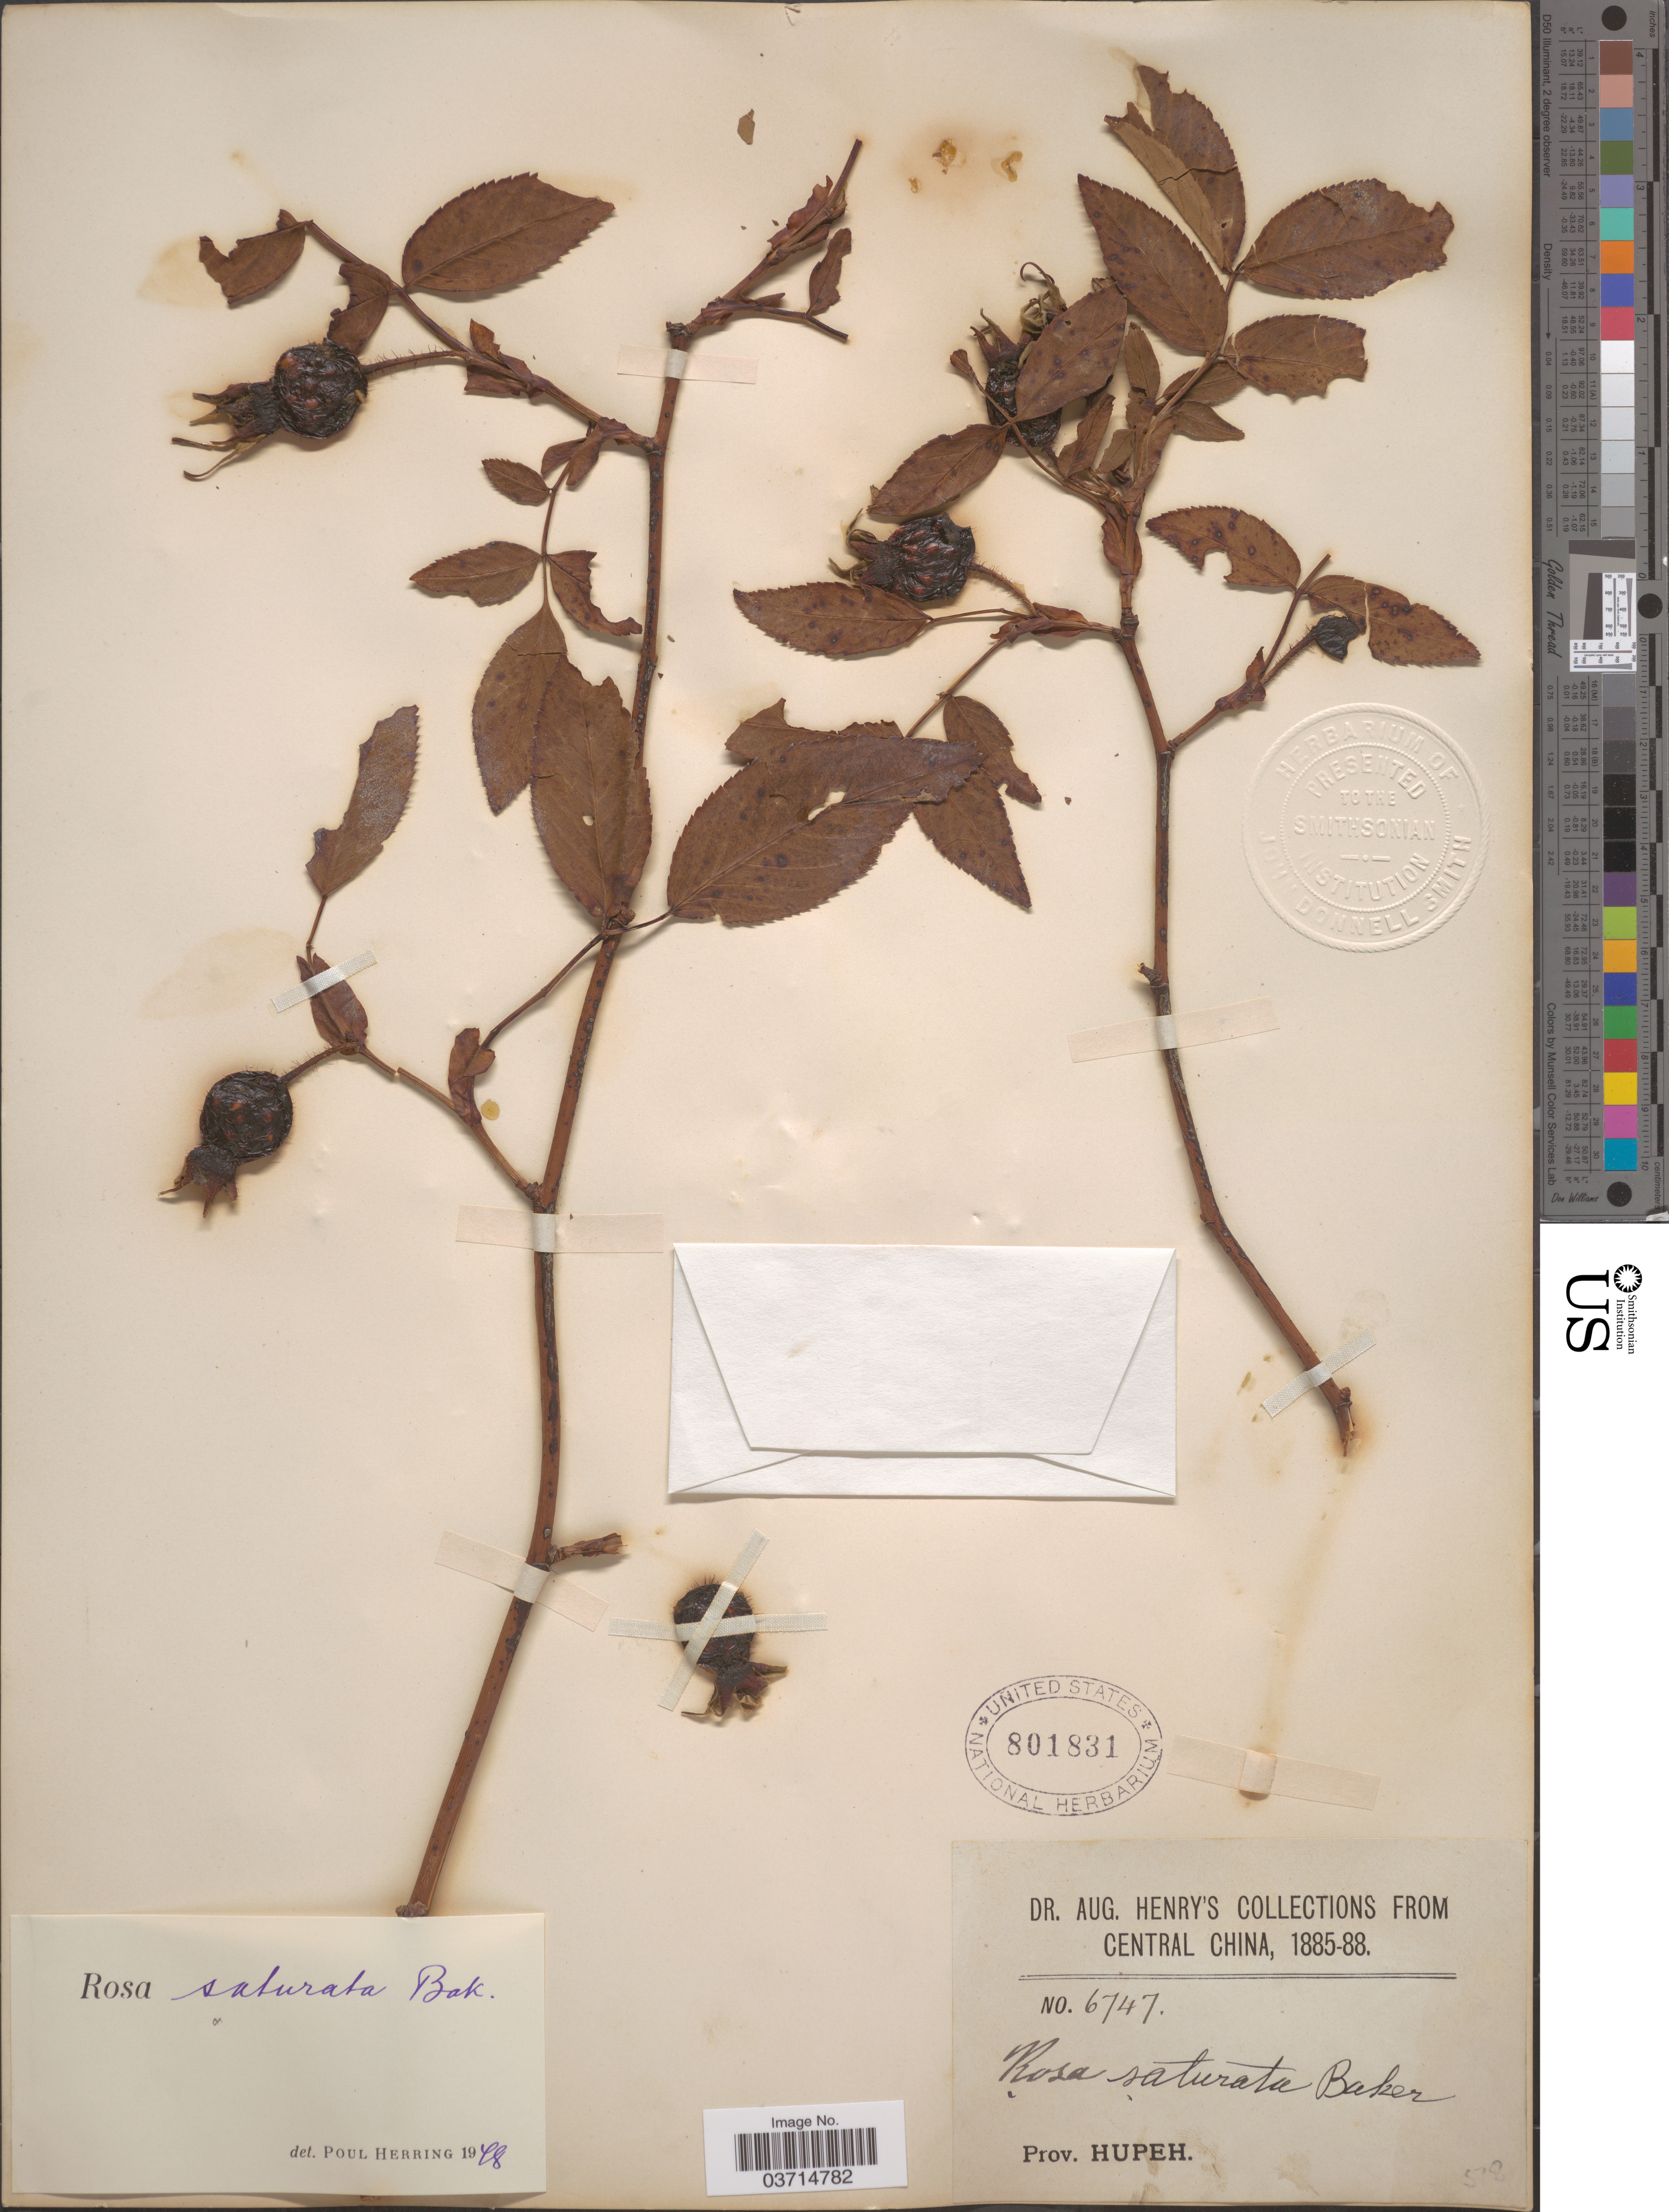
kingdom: Plantae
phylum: Tracheophyta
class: Magnoliopsida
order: Rosales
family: Rosaceae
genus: Rosa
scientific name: Rosa saturata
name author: Baker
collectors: A. Henry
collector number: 6747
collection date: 1885/1888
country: China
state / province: Hubei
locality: Central China. Prov. Hupeh.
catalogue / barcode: US 801831